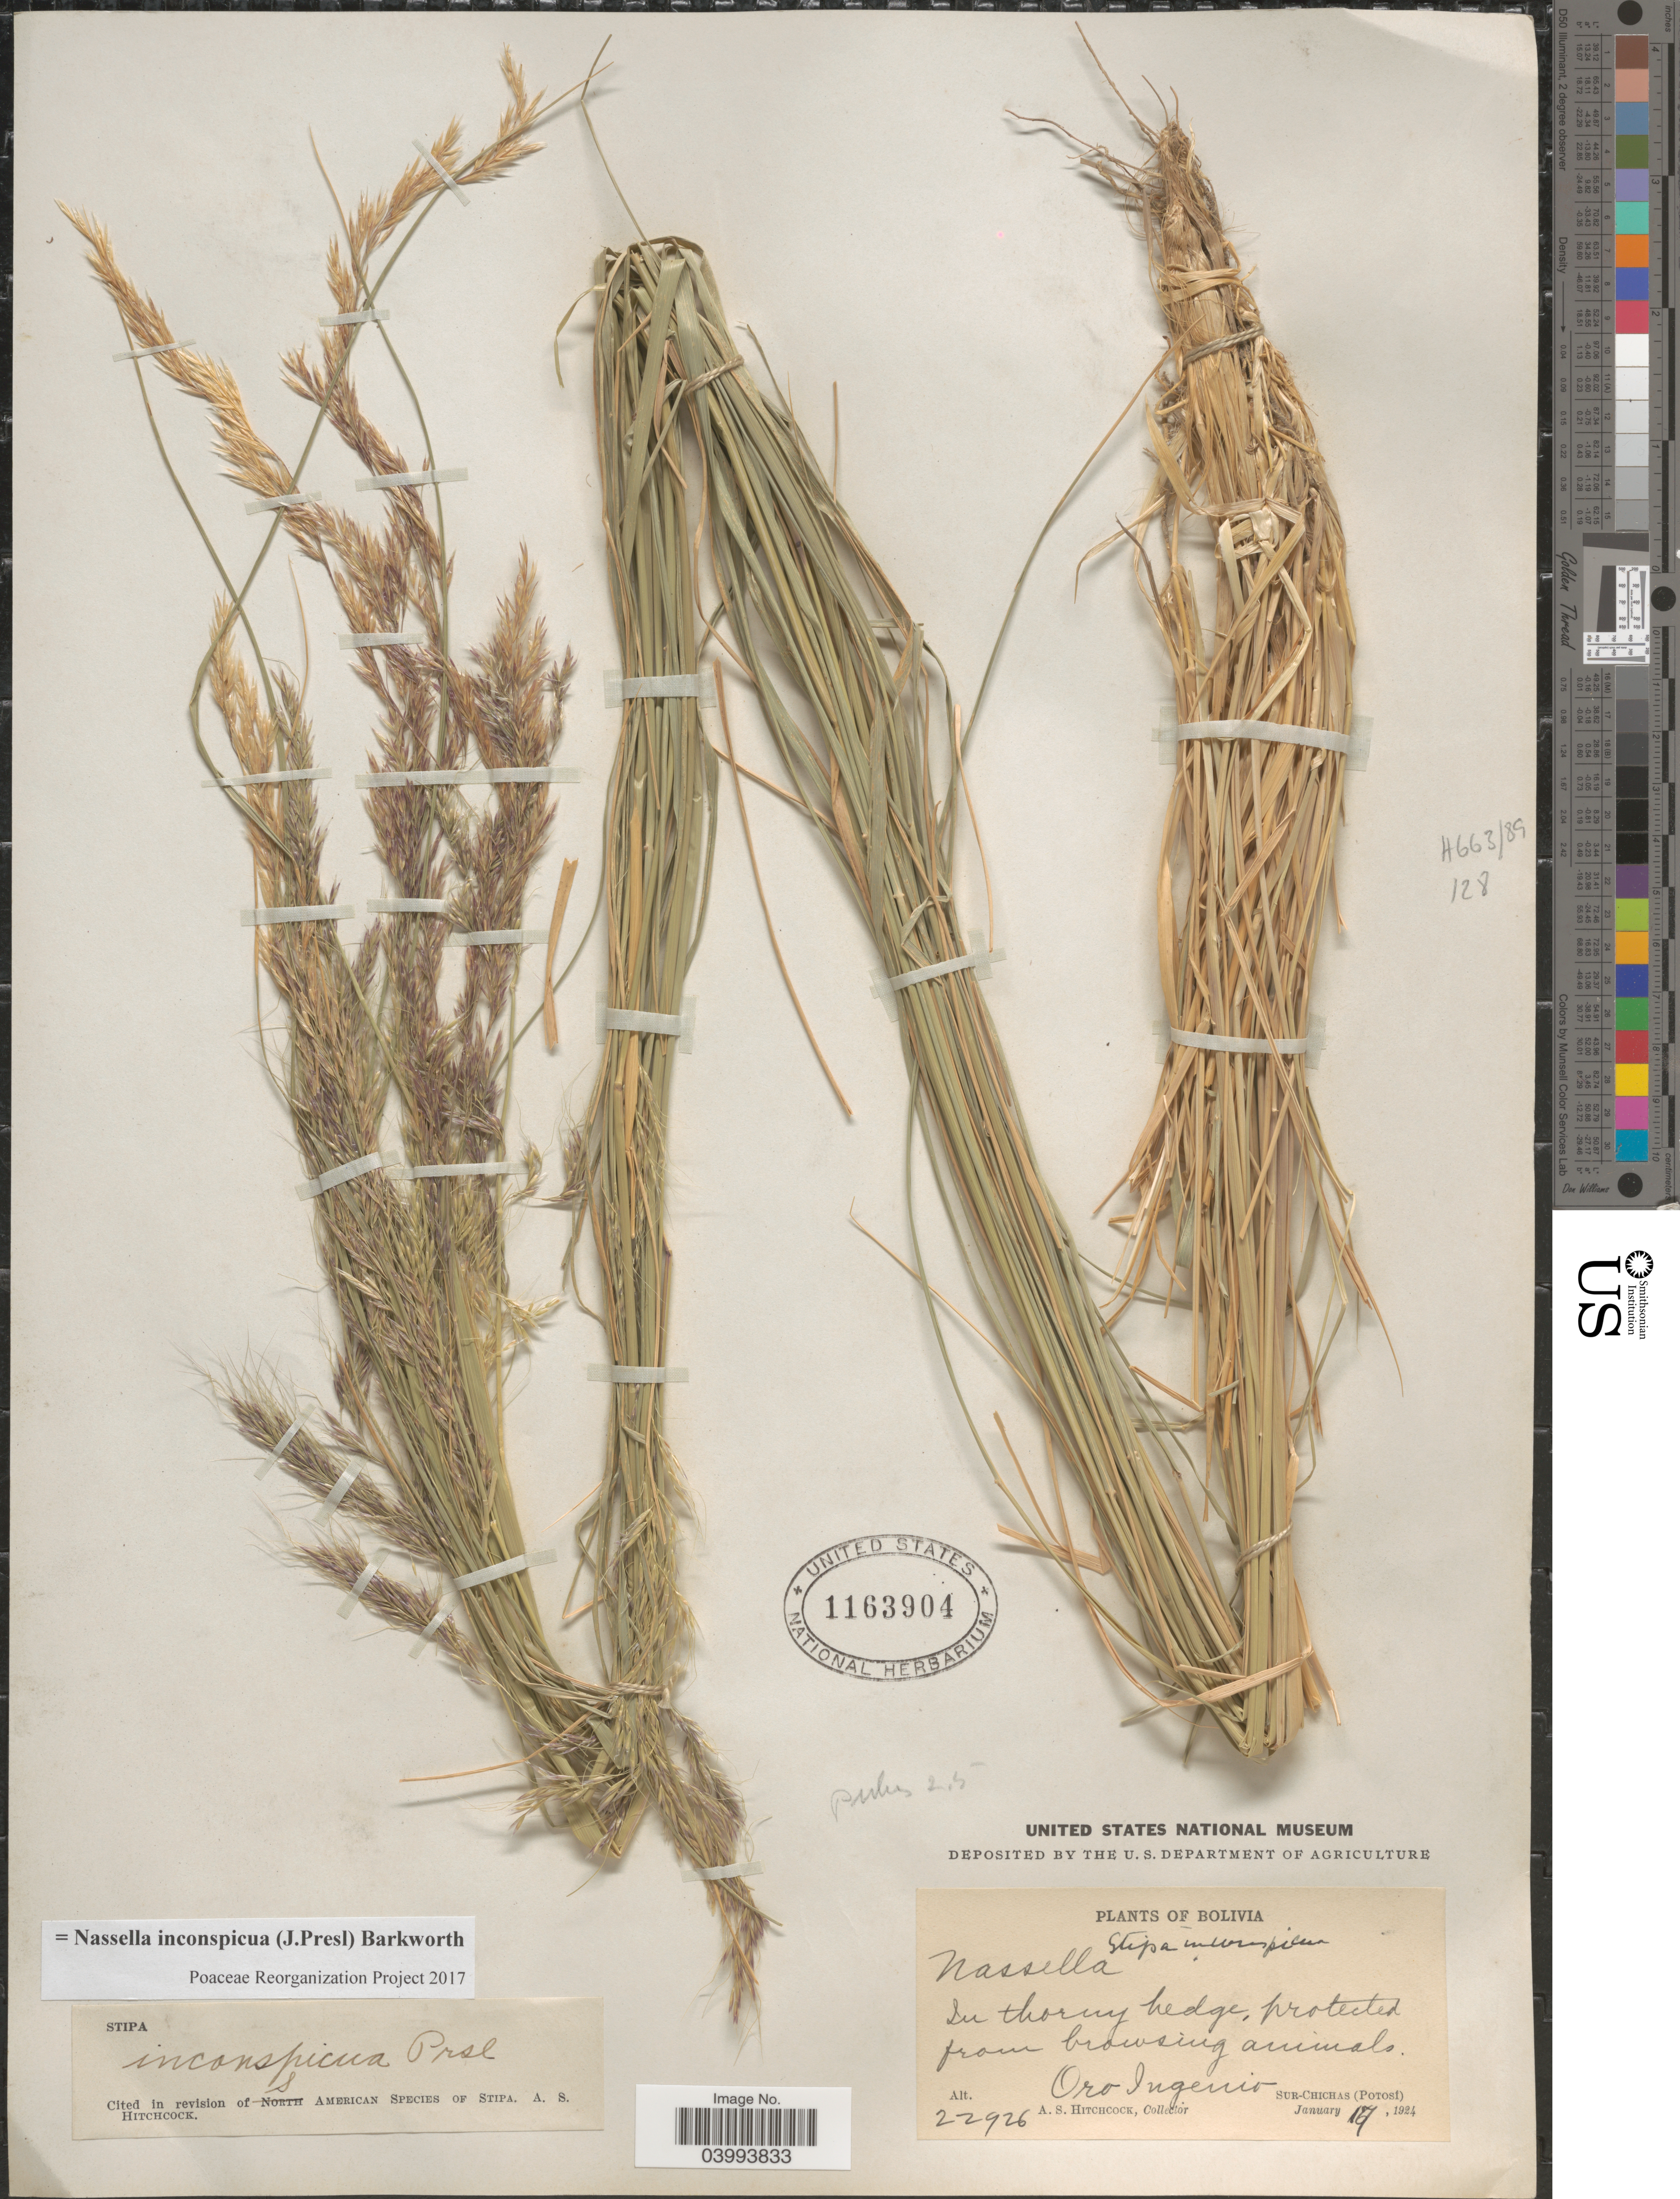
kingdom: Plantae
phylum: Tracheophyta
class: Liliopsida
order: Poales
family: Poaceae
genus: Nassella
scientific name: Nassella inconspicua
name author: (J. Presl) Barkworth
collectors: A. S. Hitchcock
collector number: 22926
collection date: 1924-01-17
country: Bolivia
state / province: Potosi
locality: Oro Ingenio. Sur-Chichas.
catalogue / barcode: US 1163904